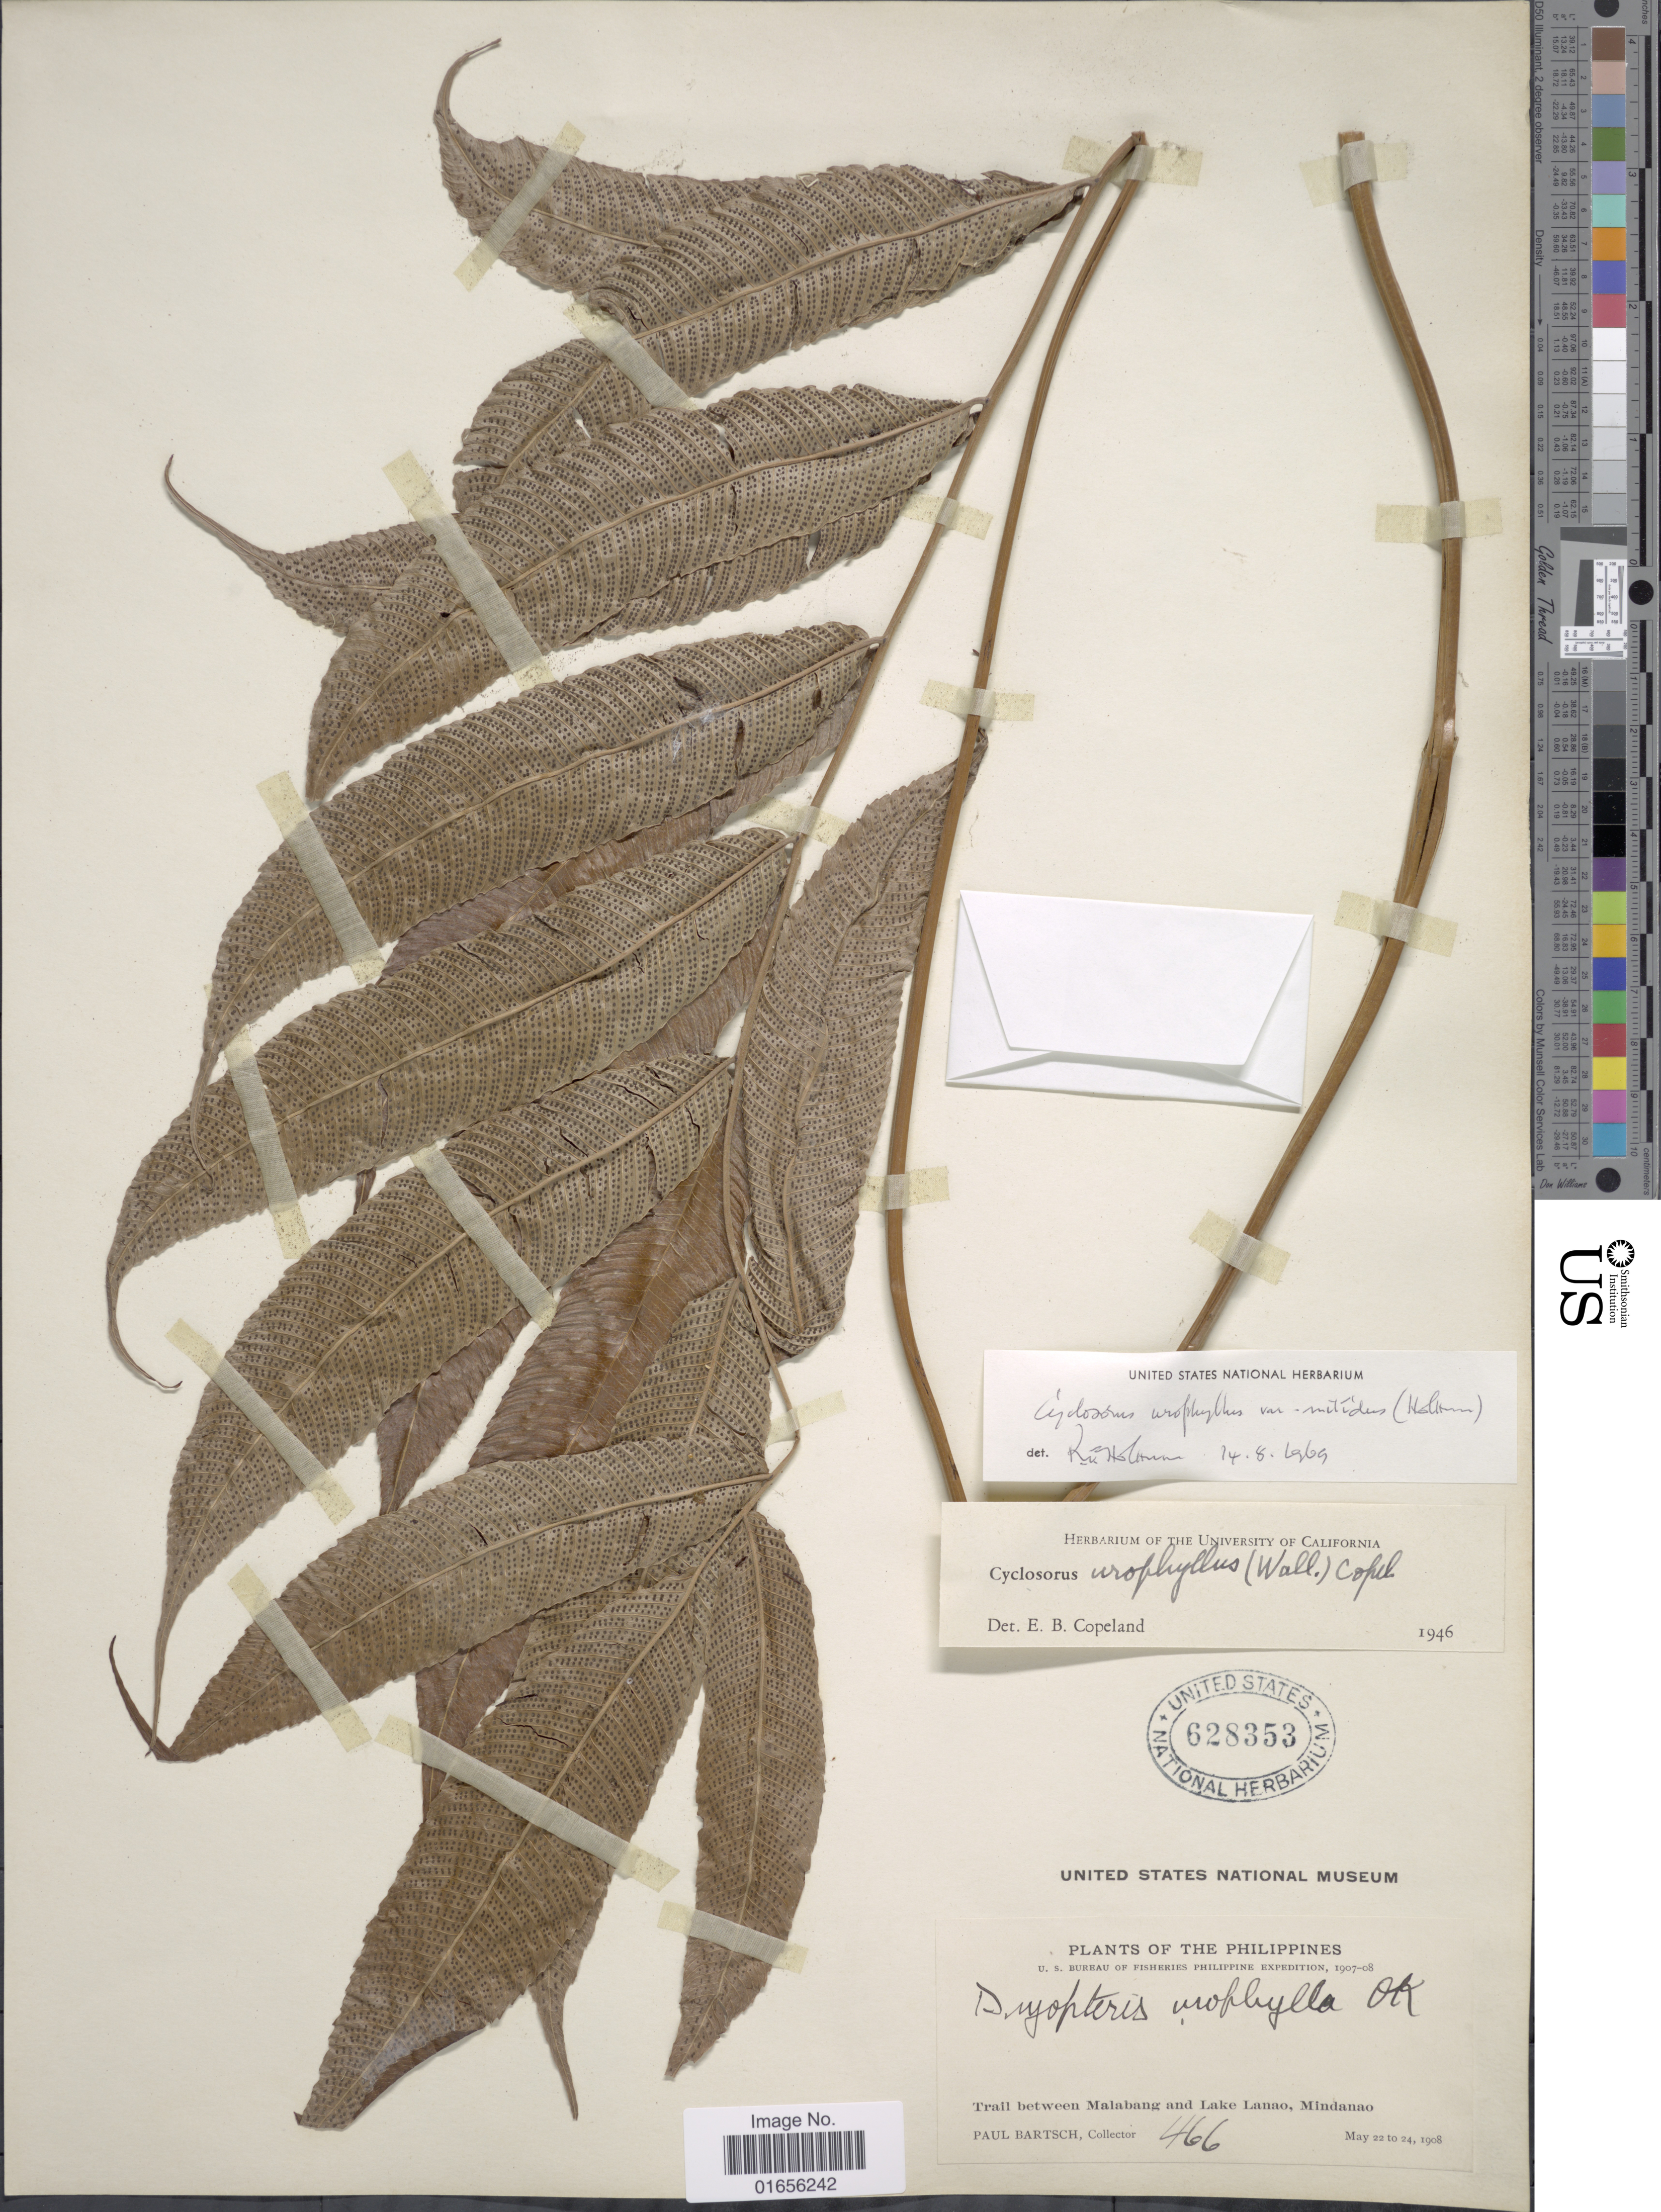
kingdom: Plantae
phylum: Tracheophyta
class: Polypodiopsida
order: Polypodiales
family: Thelypteridaceae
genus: Pronephrium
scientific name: Pronephrium nitidum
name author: Holttum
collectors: P. Bartsch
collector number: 466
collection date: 1908-05-22/1908-05-24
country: Philippines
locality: The Philippines, Trail between Malabang and Lake Lanao, Mindanao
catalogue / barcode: US 628353